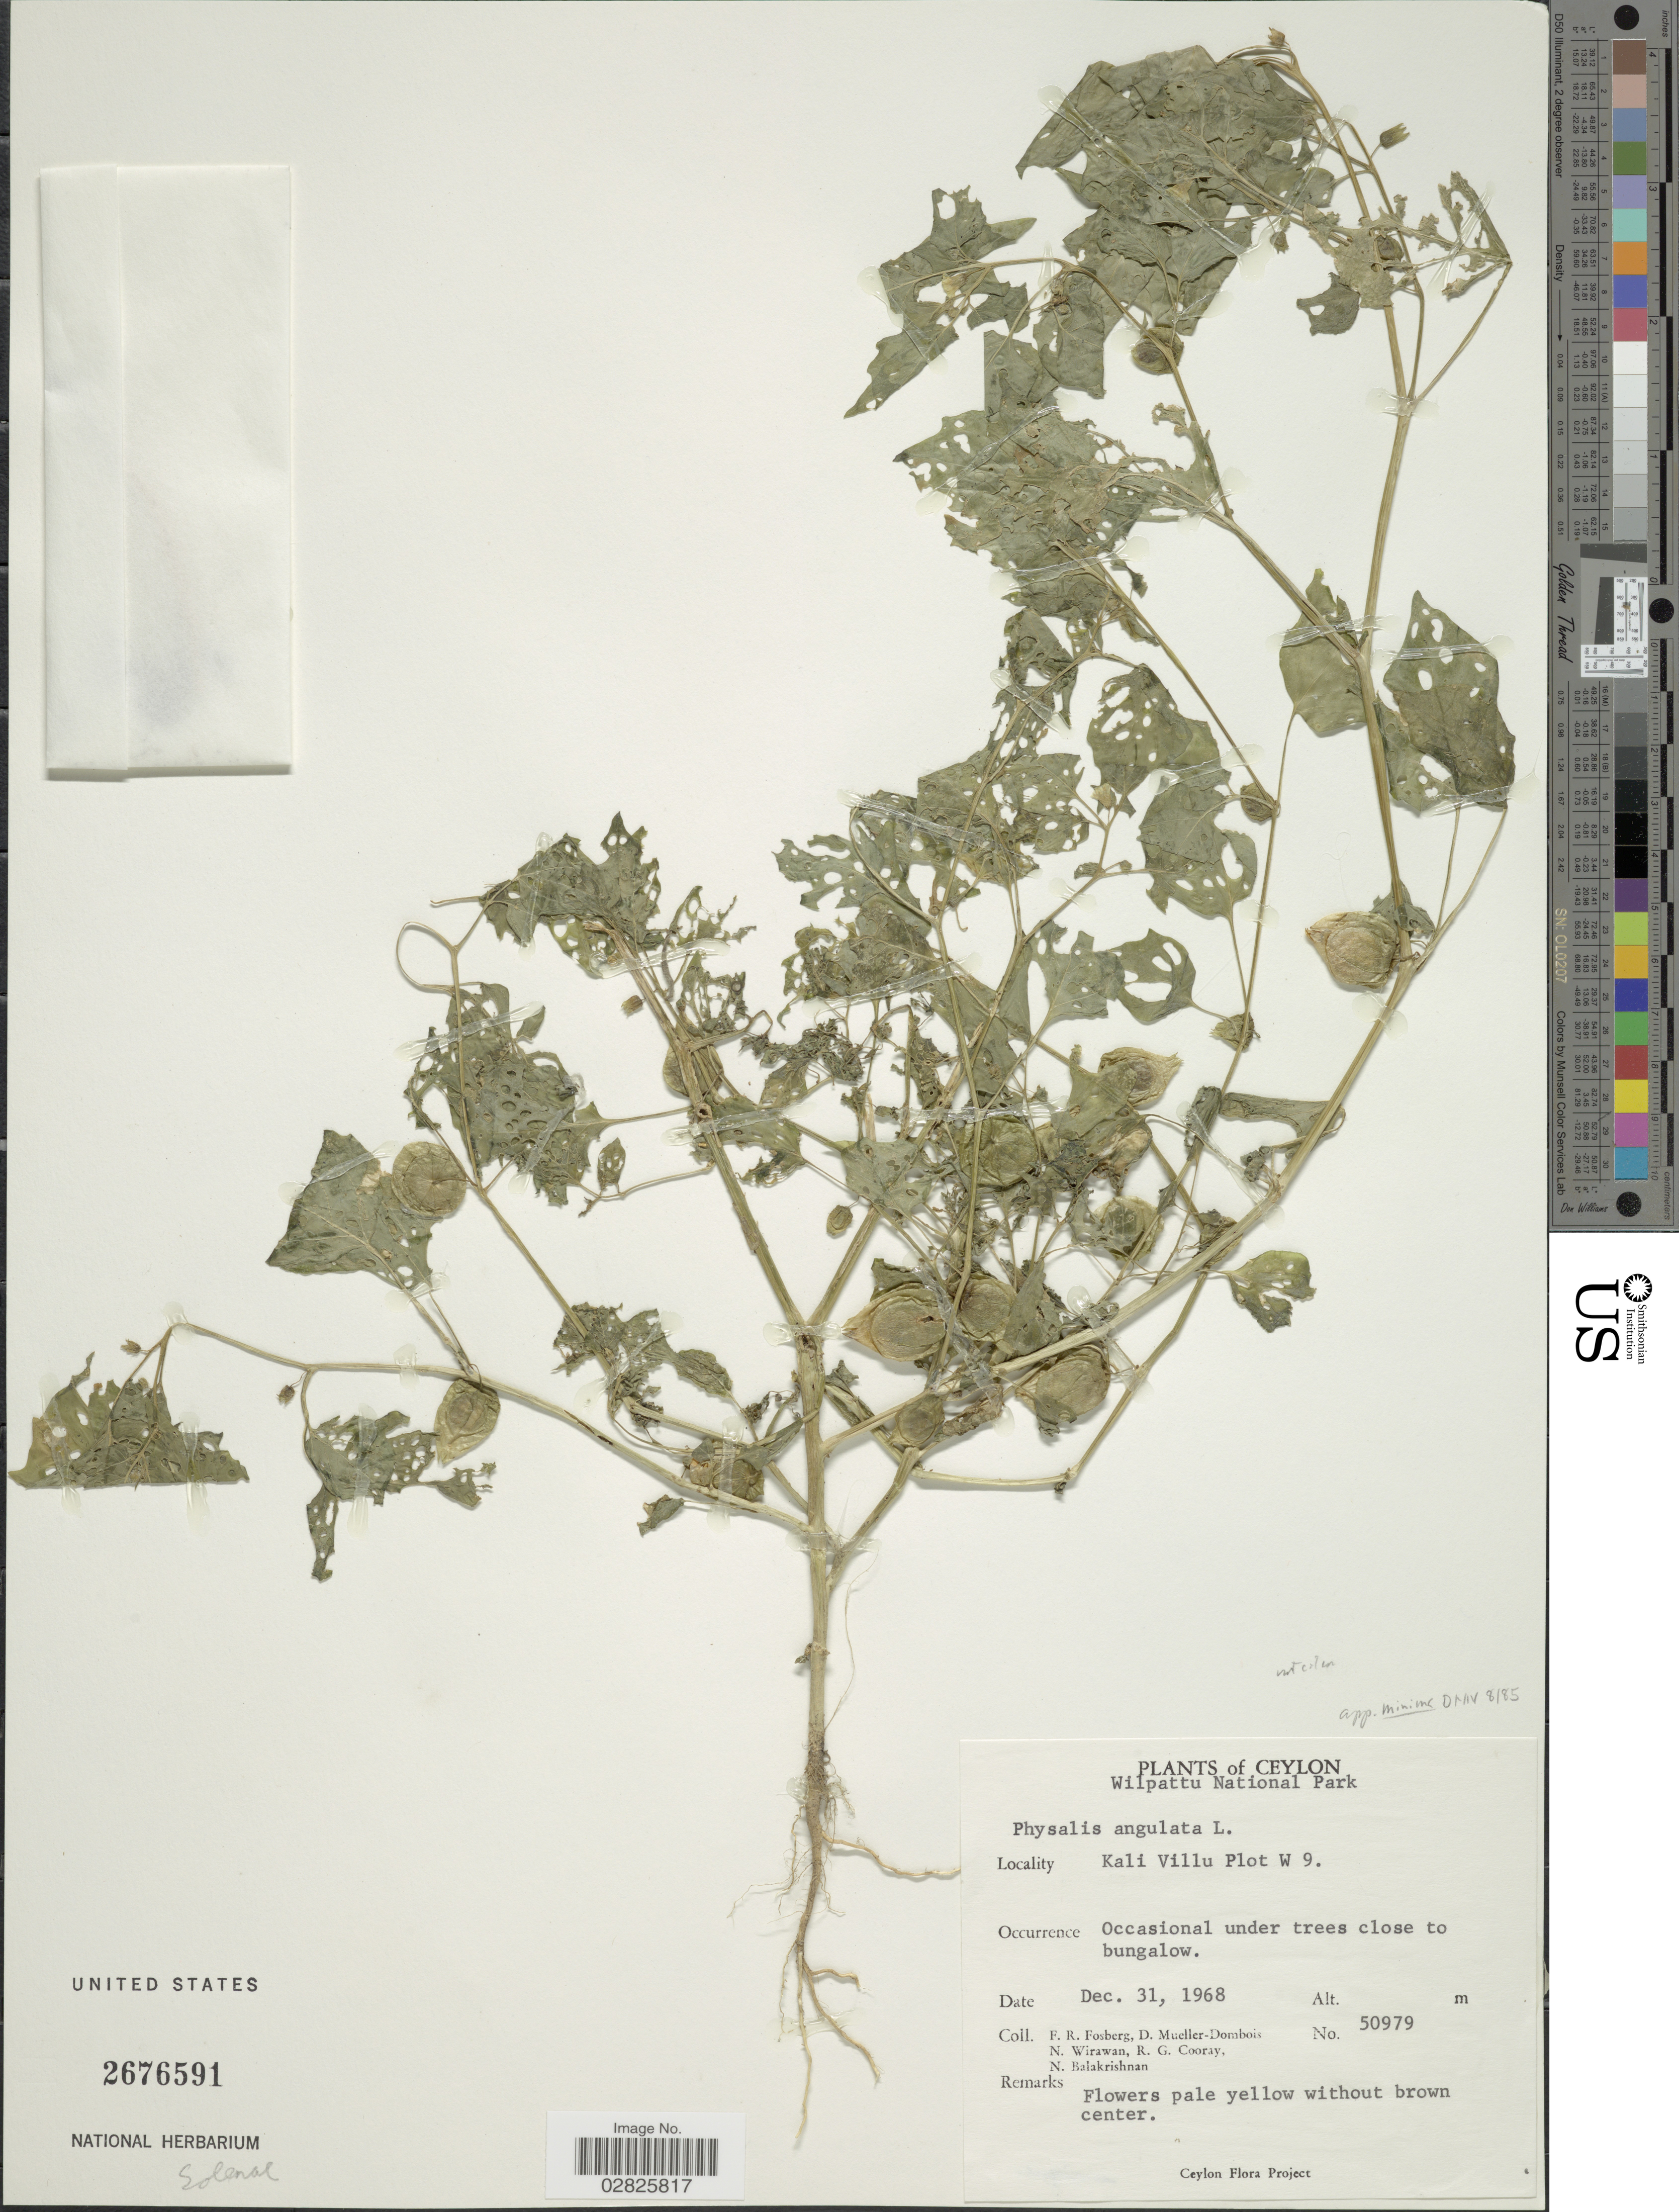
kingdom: Plantae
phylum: Tracheophyta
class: Magnoliopsida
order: Solanales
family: Solanaceae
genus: Physalis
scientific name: Physalis minima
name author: L.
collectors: F. R. Fosberg, D. Mueller-Dombois, N. Wirawan, R. Cooray & N. Balakrishnan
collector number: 50979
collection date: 1968-12-31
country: Sri Lanka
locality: Ceylon. Wilpattu National Park. Kali Villu Plot W 9.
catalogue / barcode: US 2676591